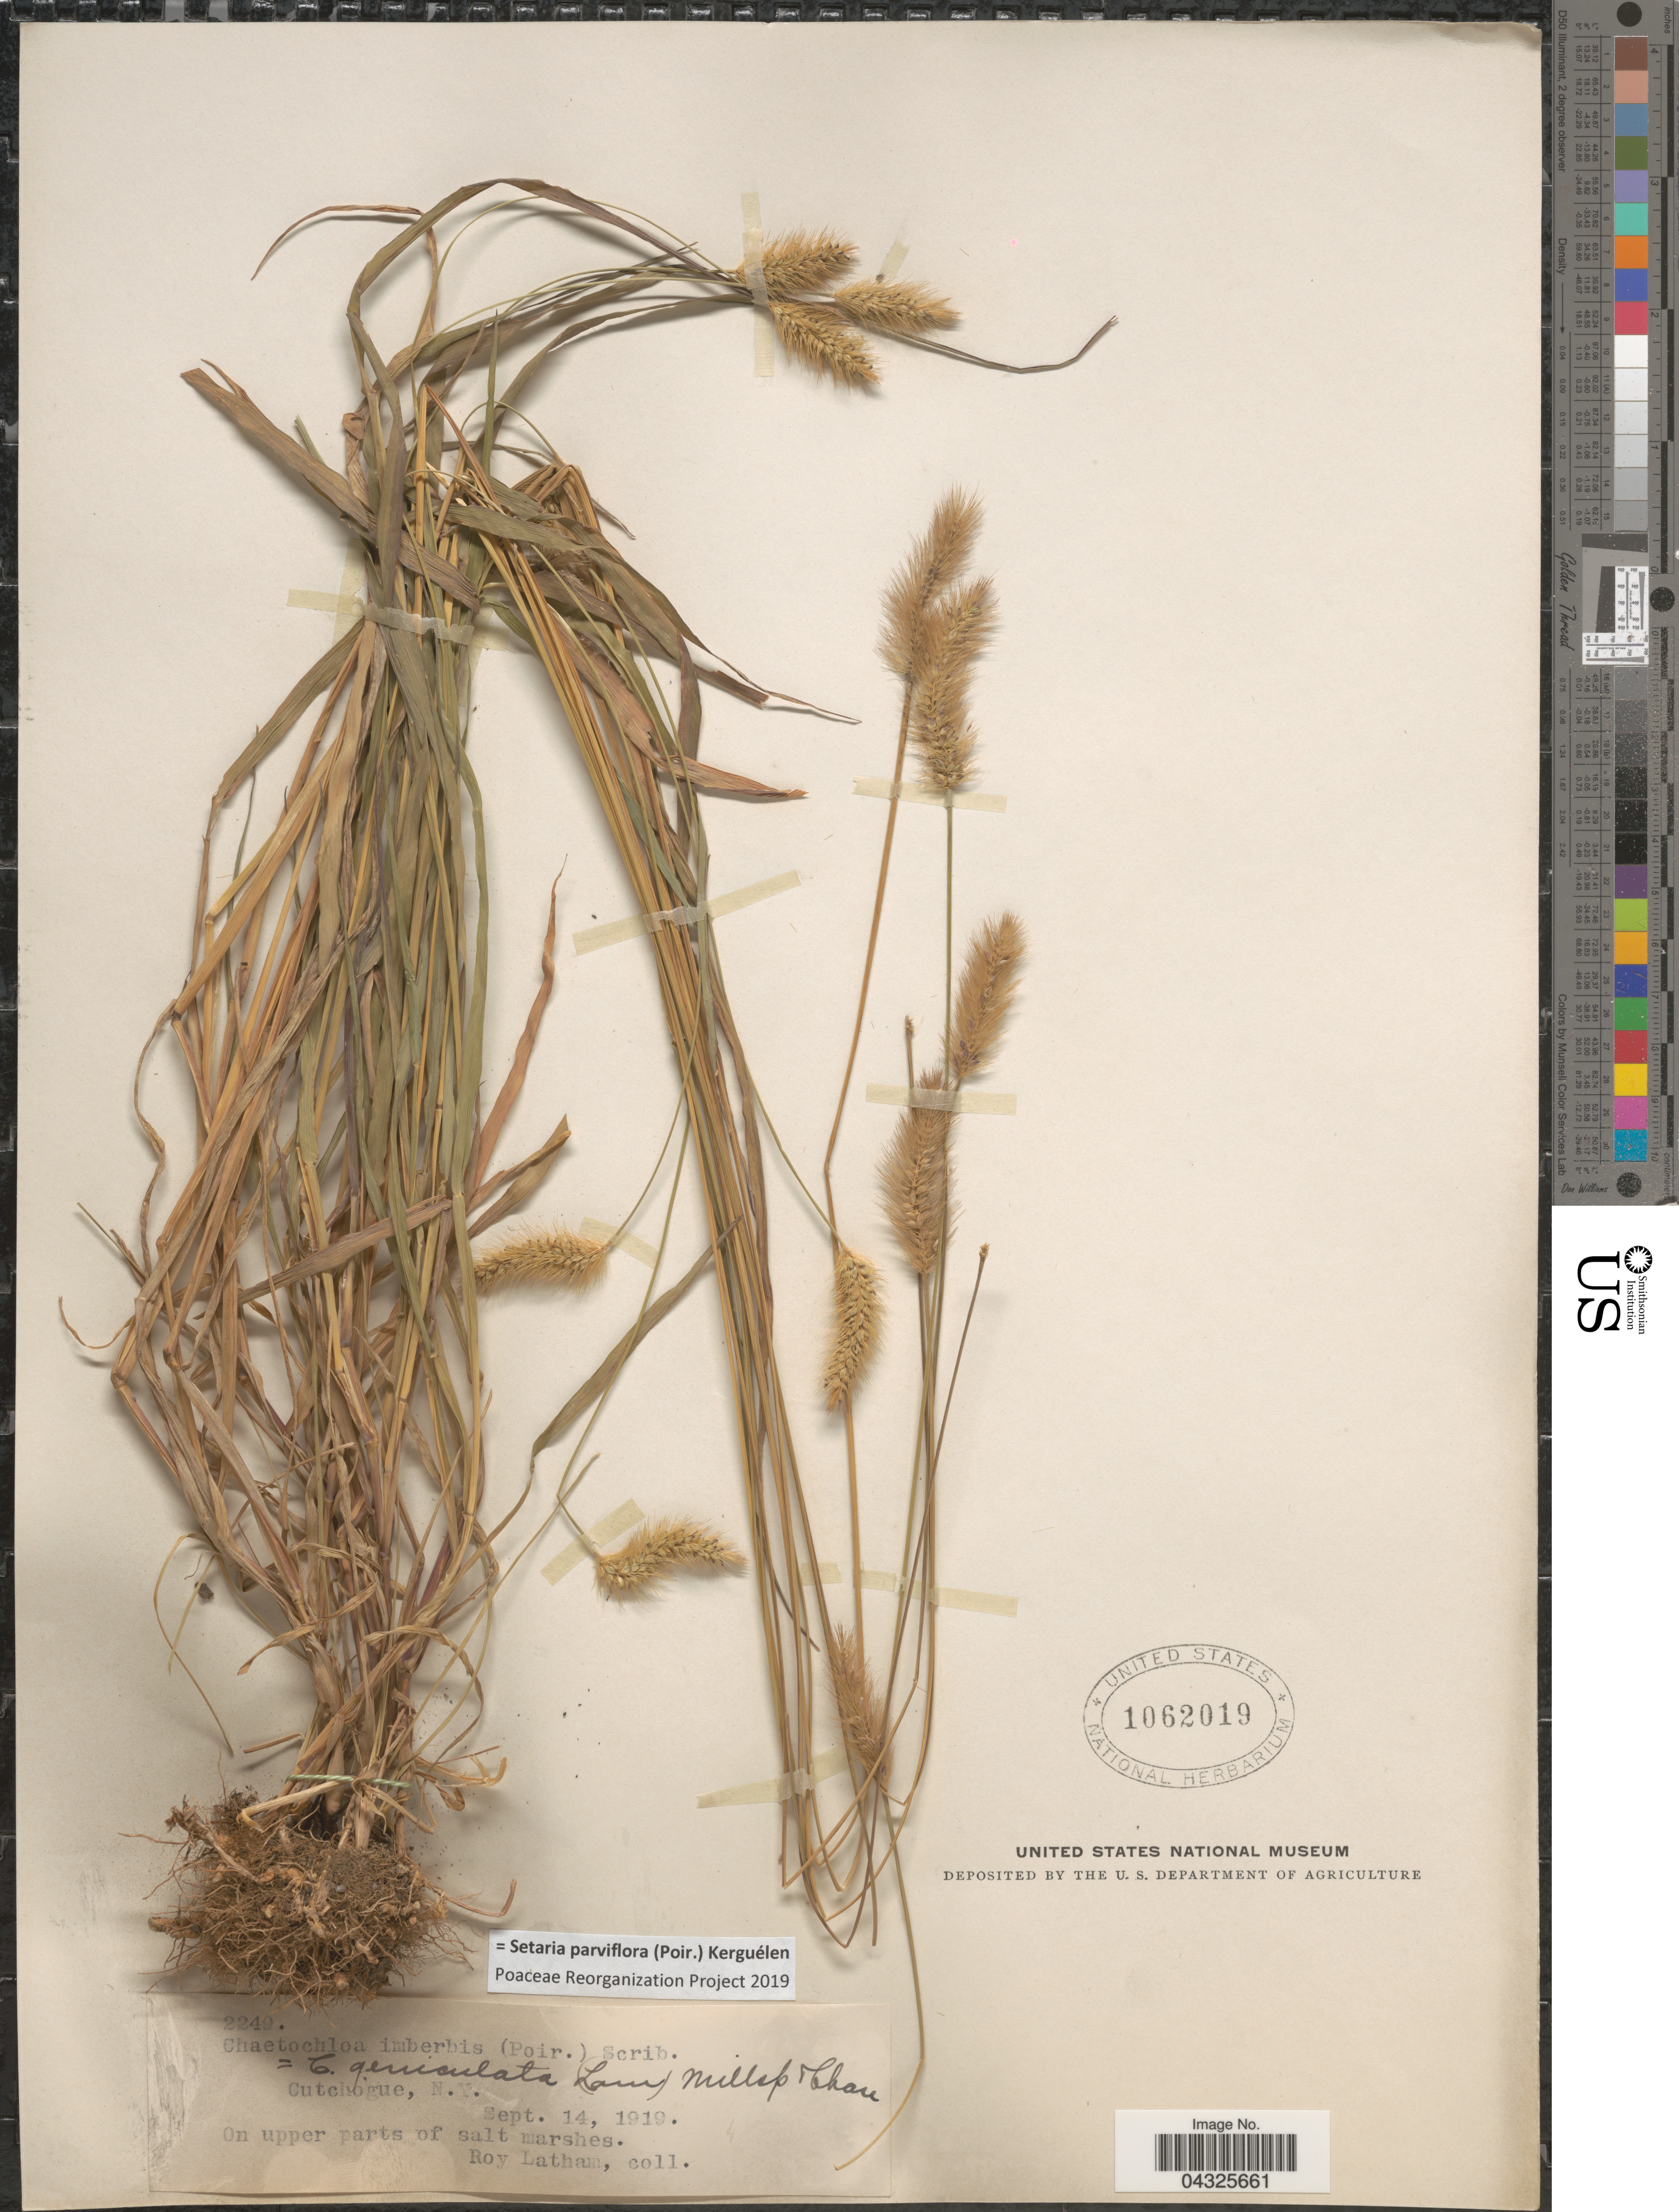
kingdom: Plantae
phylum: Tracheophyta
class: Liliopsida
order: Poales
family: Poaceae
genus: Setaria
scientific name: Setaria parviflora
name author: (Poir.) Kerguélen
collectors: R. Latham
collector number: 2249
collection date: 1919-09-14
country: United States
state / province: New York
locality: Cutchogue. On upper parts of salt marshes.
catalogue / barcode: US 1062019